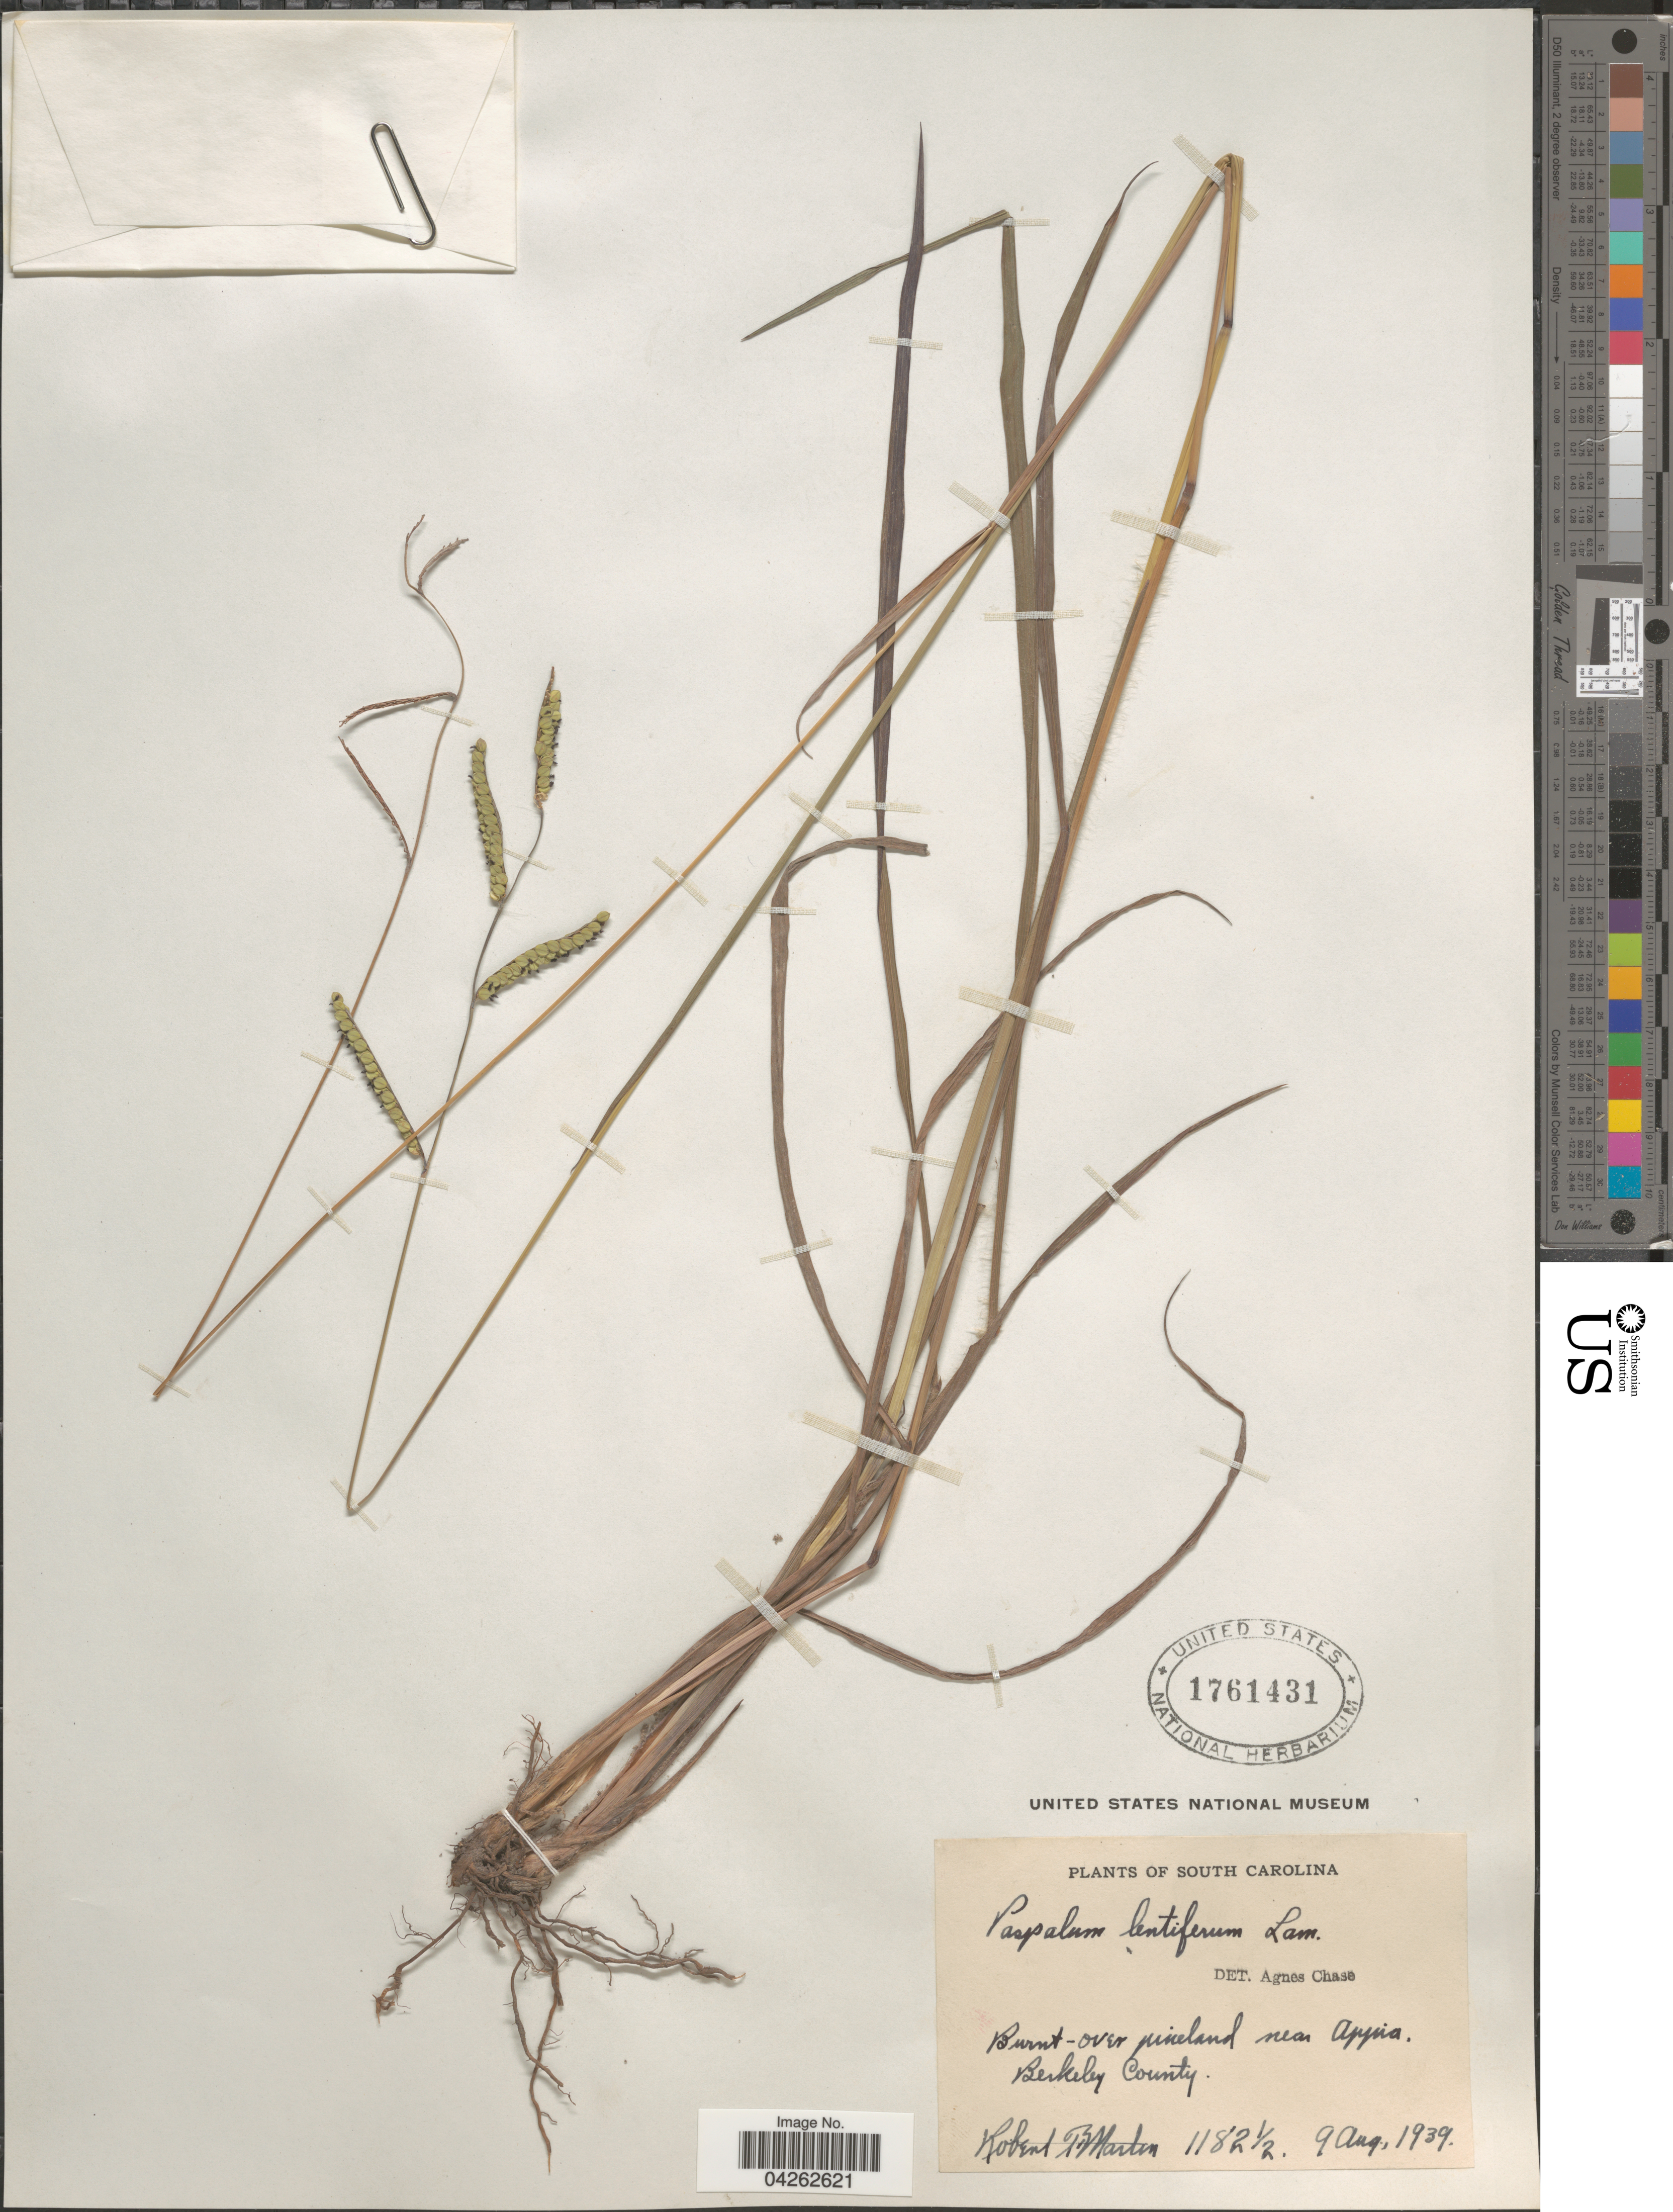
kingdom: Plantae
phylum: Tracheophyta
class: Liliopsida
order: Poales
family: Poaceae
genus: Paspalum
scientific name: Paspalum lentiferum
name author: Lam.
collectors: R. F. Martin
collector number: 1182½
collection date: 1939-08-09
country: United States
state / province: South Carolina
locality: Burnt-over pineland near Appia. Berkeley County.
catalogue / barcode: US 1761431